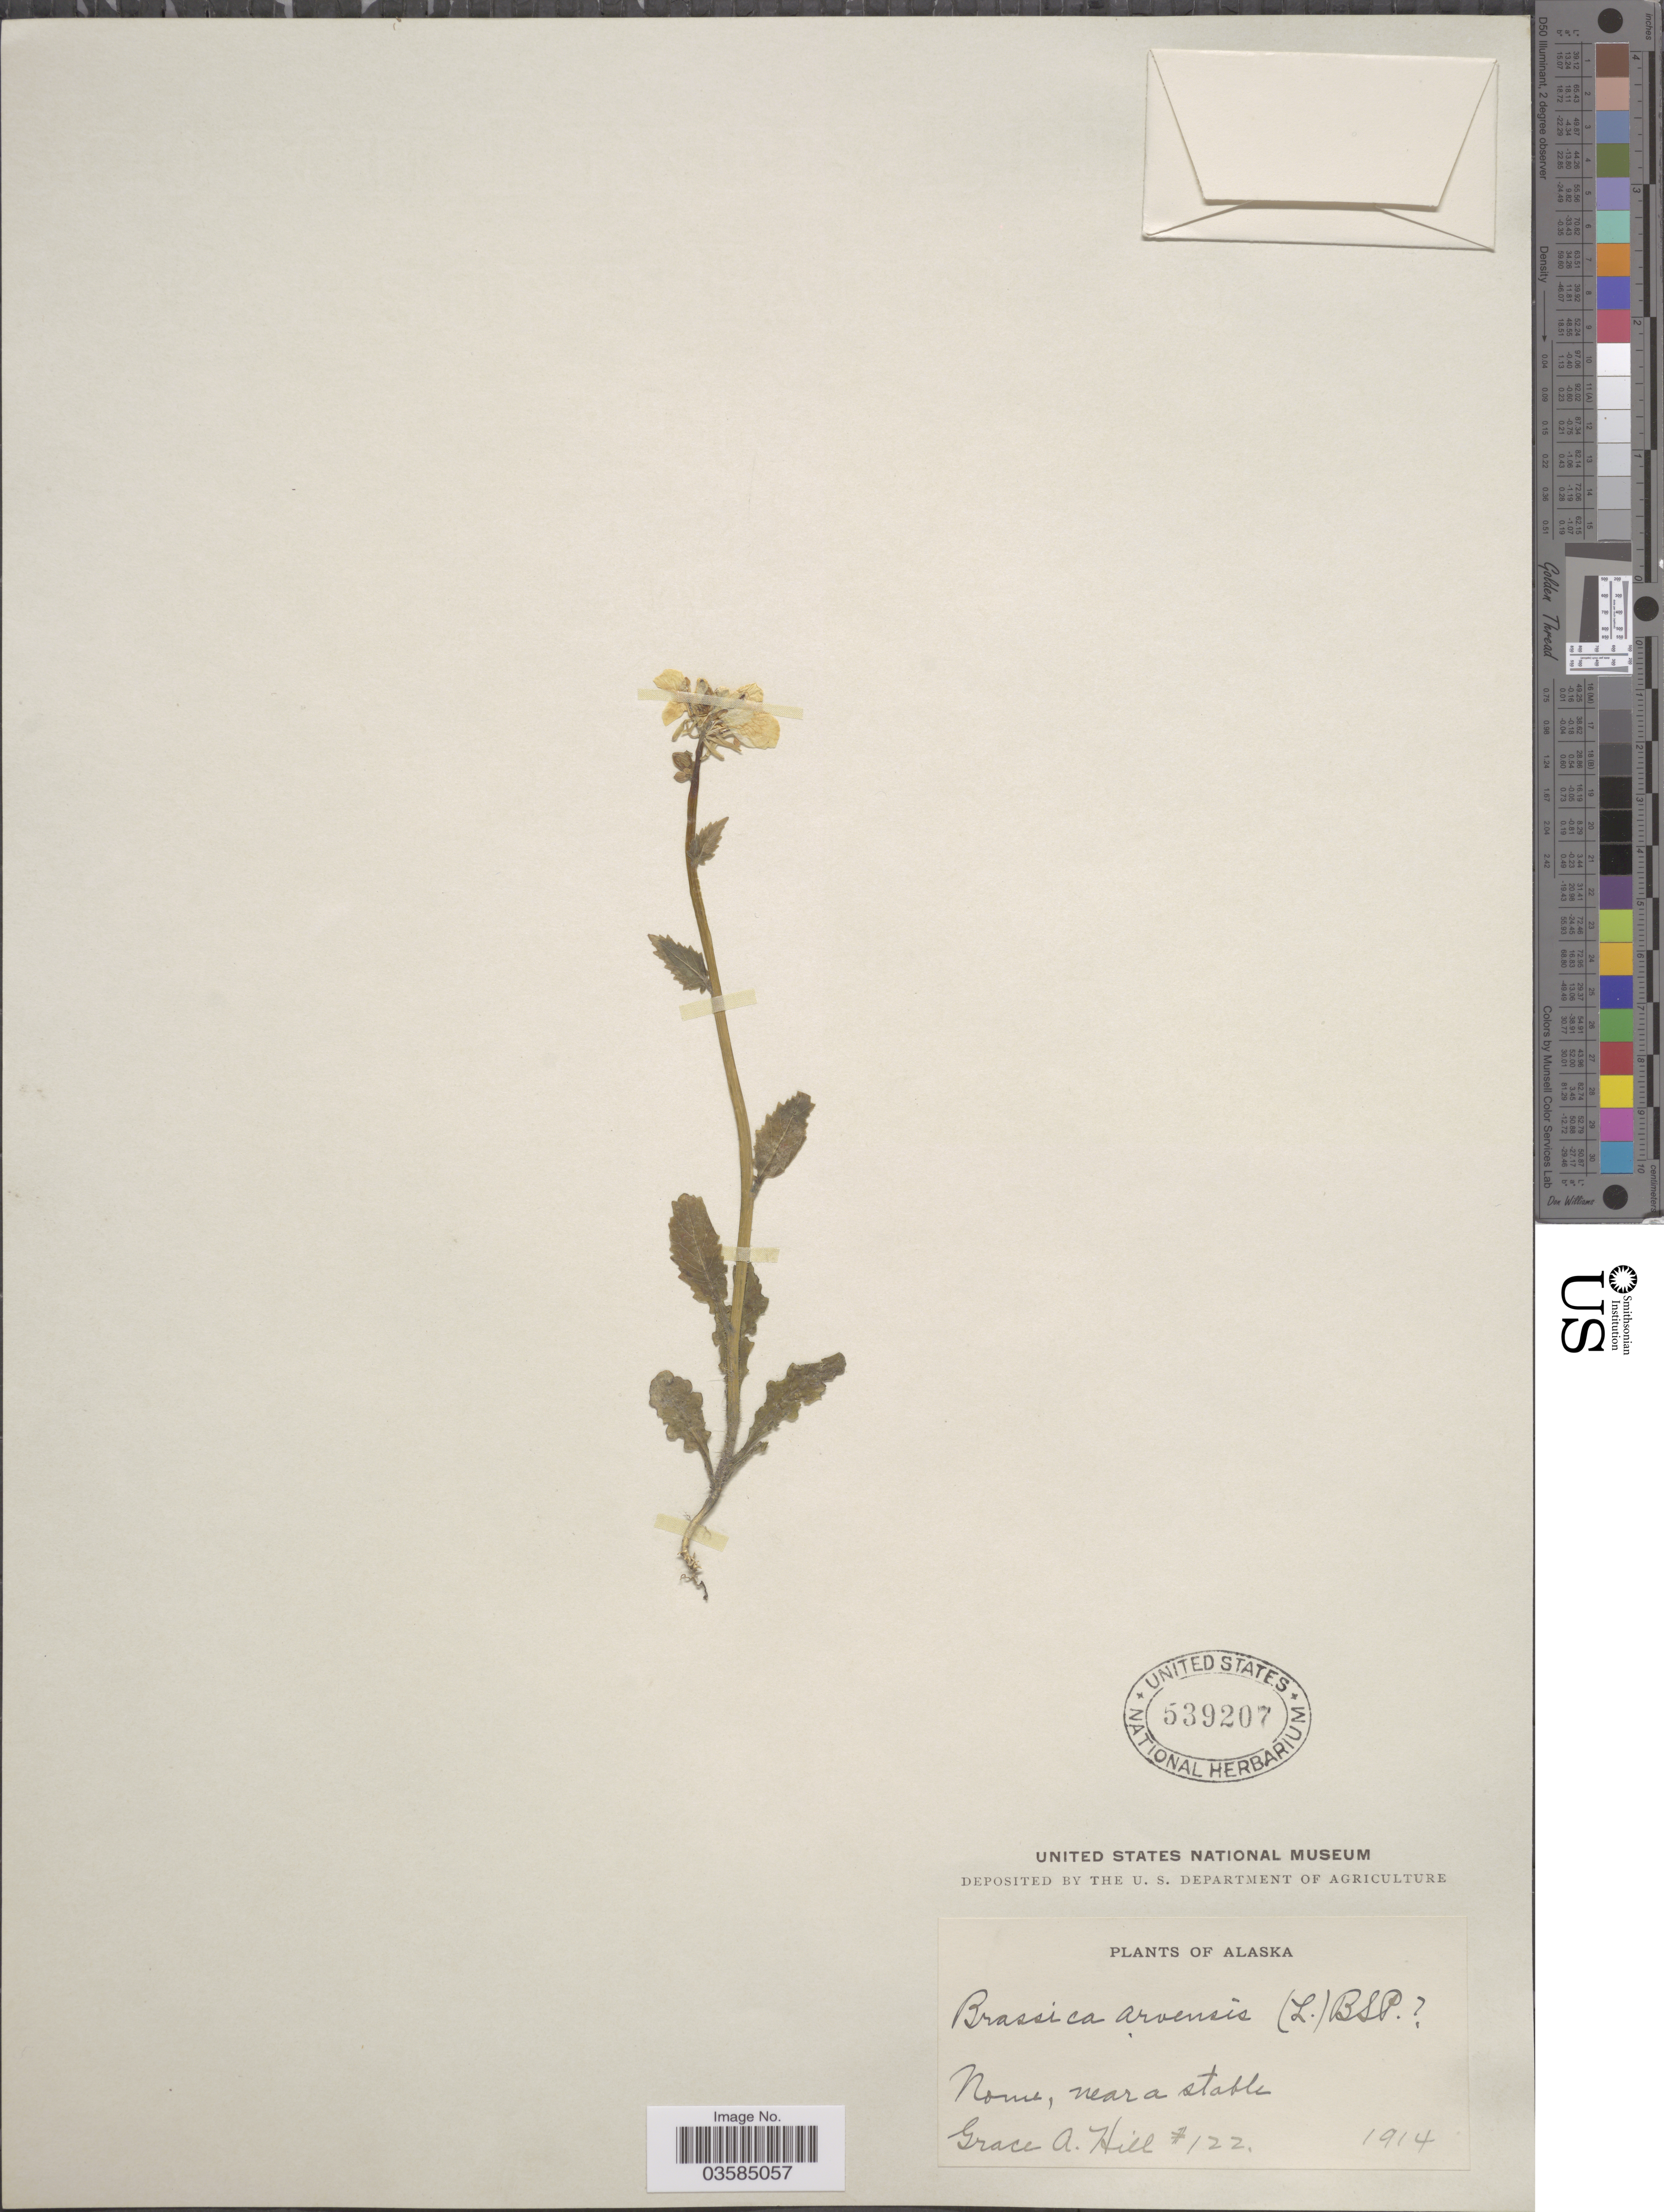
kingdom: Plantae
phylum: Tracheophyta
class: Magnoliopsida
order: Brassicales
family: Brassicaceae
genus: Brassica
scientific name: Brassica kaber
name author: (DC.) L.C. Wheeler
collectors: G. A. Hill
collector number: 122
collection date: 1914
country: United States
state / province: Alaska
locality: Nome, near a stable.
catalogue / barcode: US 539207